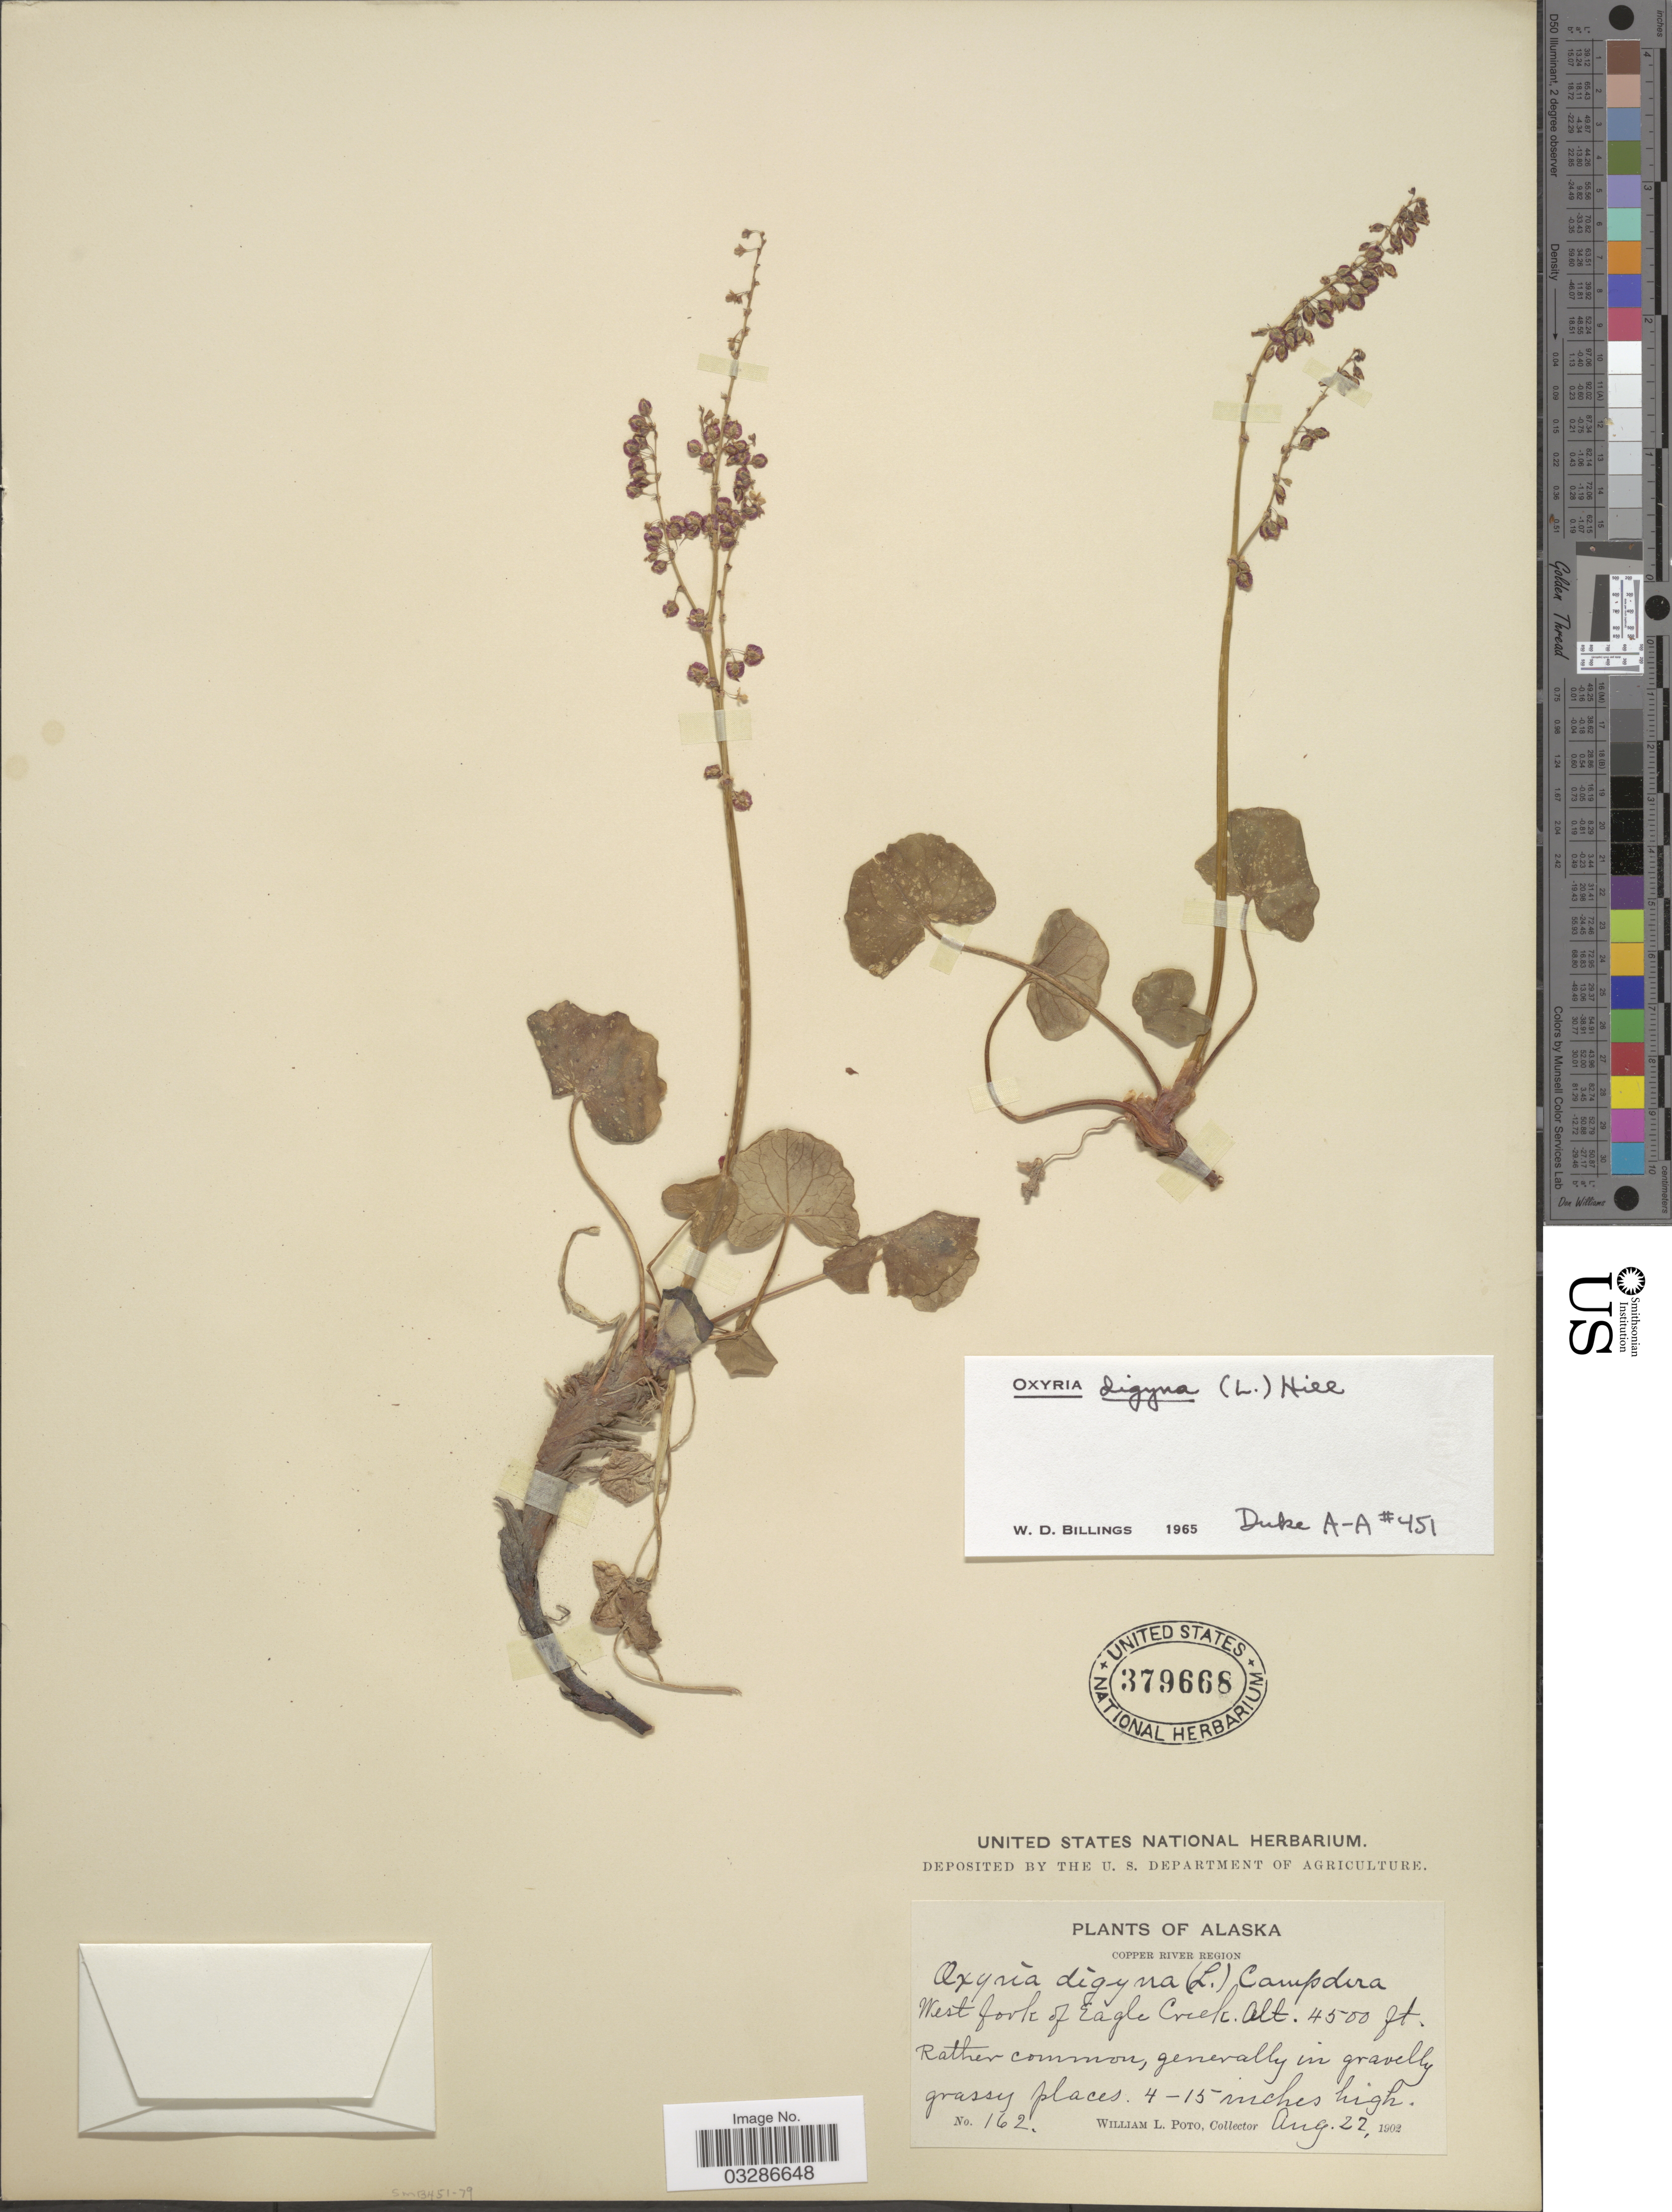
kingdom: Plantae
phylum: Tracheophyta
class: Magnoliopsida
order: Caryophyllales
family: Polygonaceae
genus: Oxyria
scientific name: Oxyria digyna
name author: (L.) Hill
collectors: W. Poto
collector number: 162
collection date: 1902-08-22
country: United States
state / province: Alaska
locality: Copper River Region, West Fork of Eagle Creek.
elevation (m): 1372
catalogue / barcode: US 379668